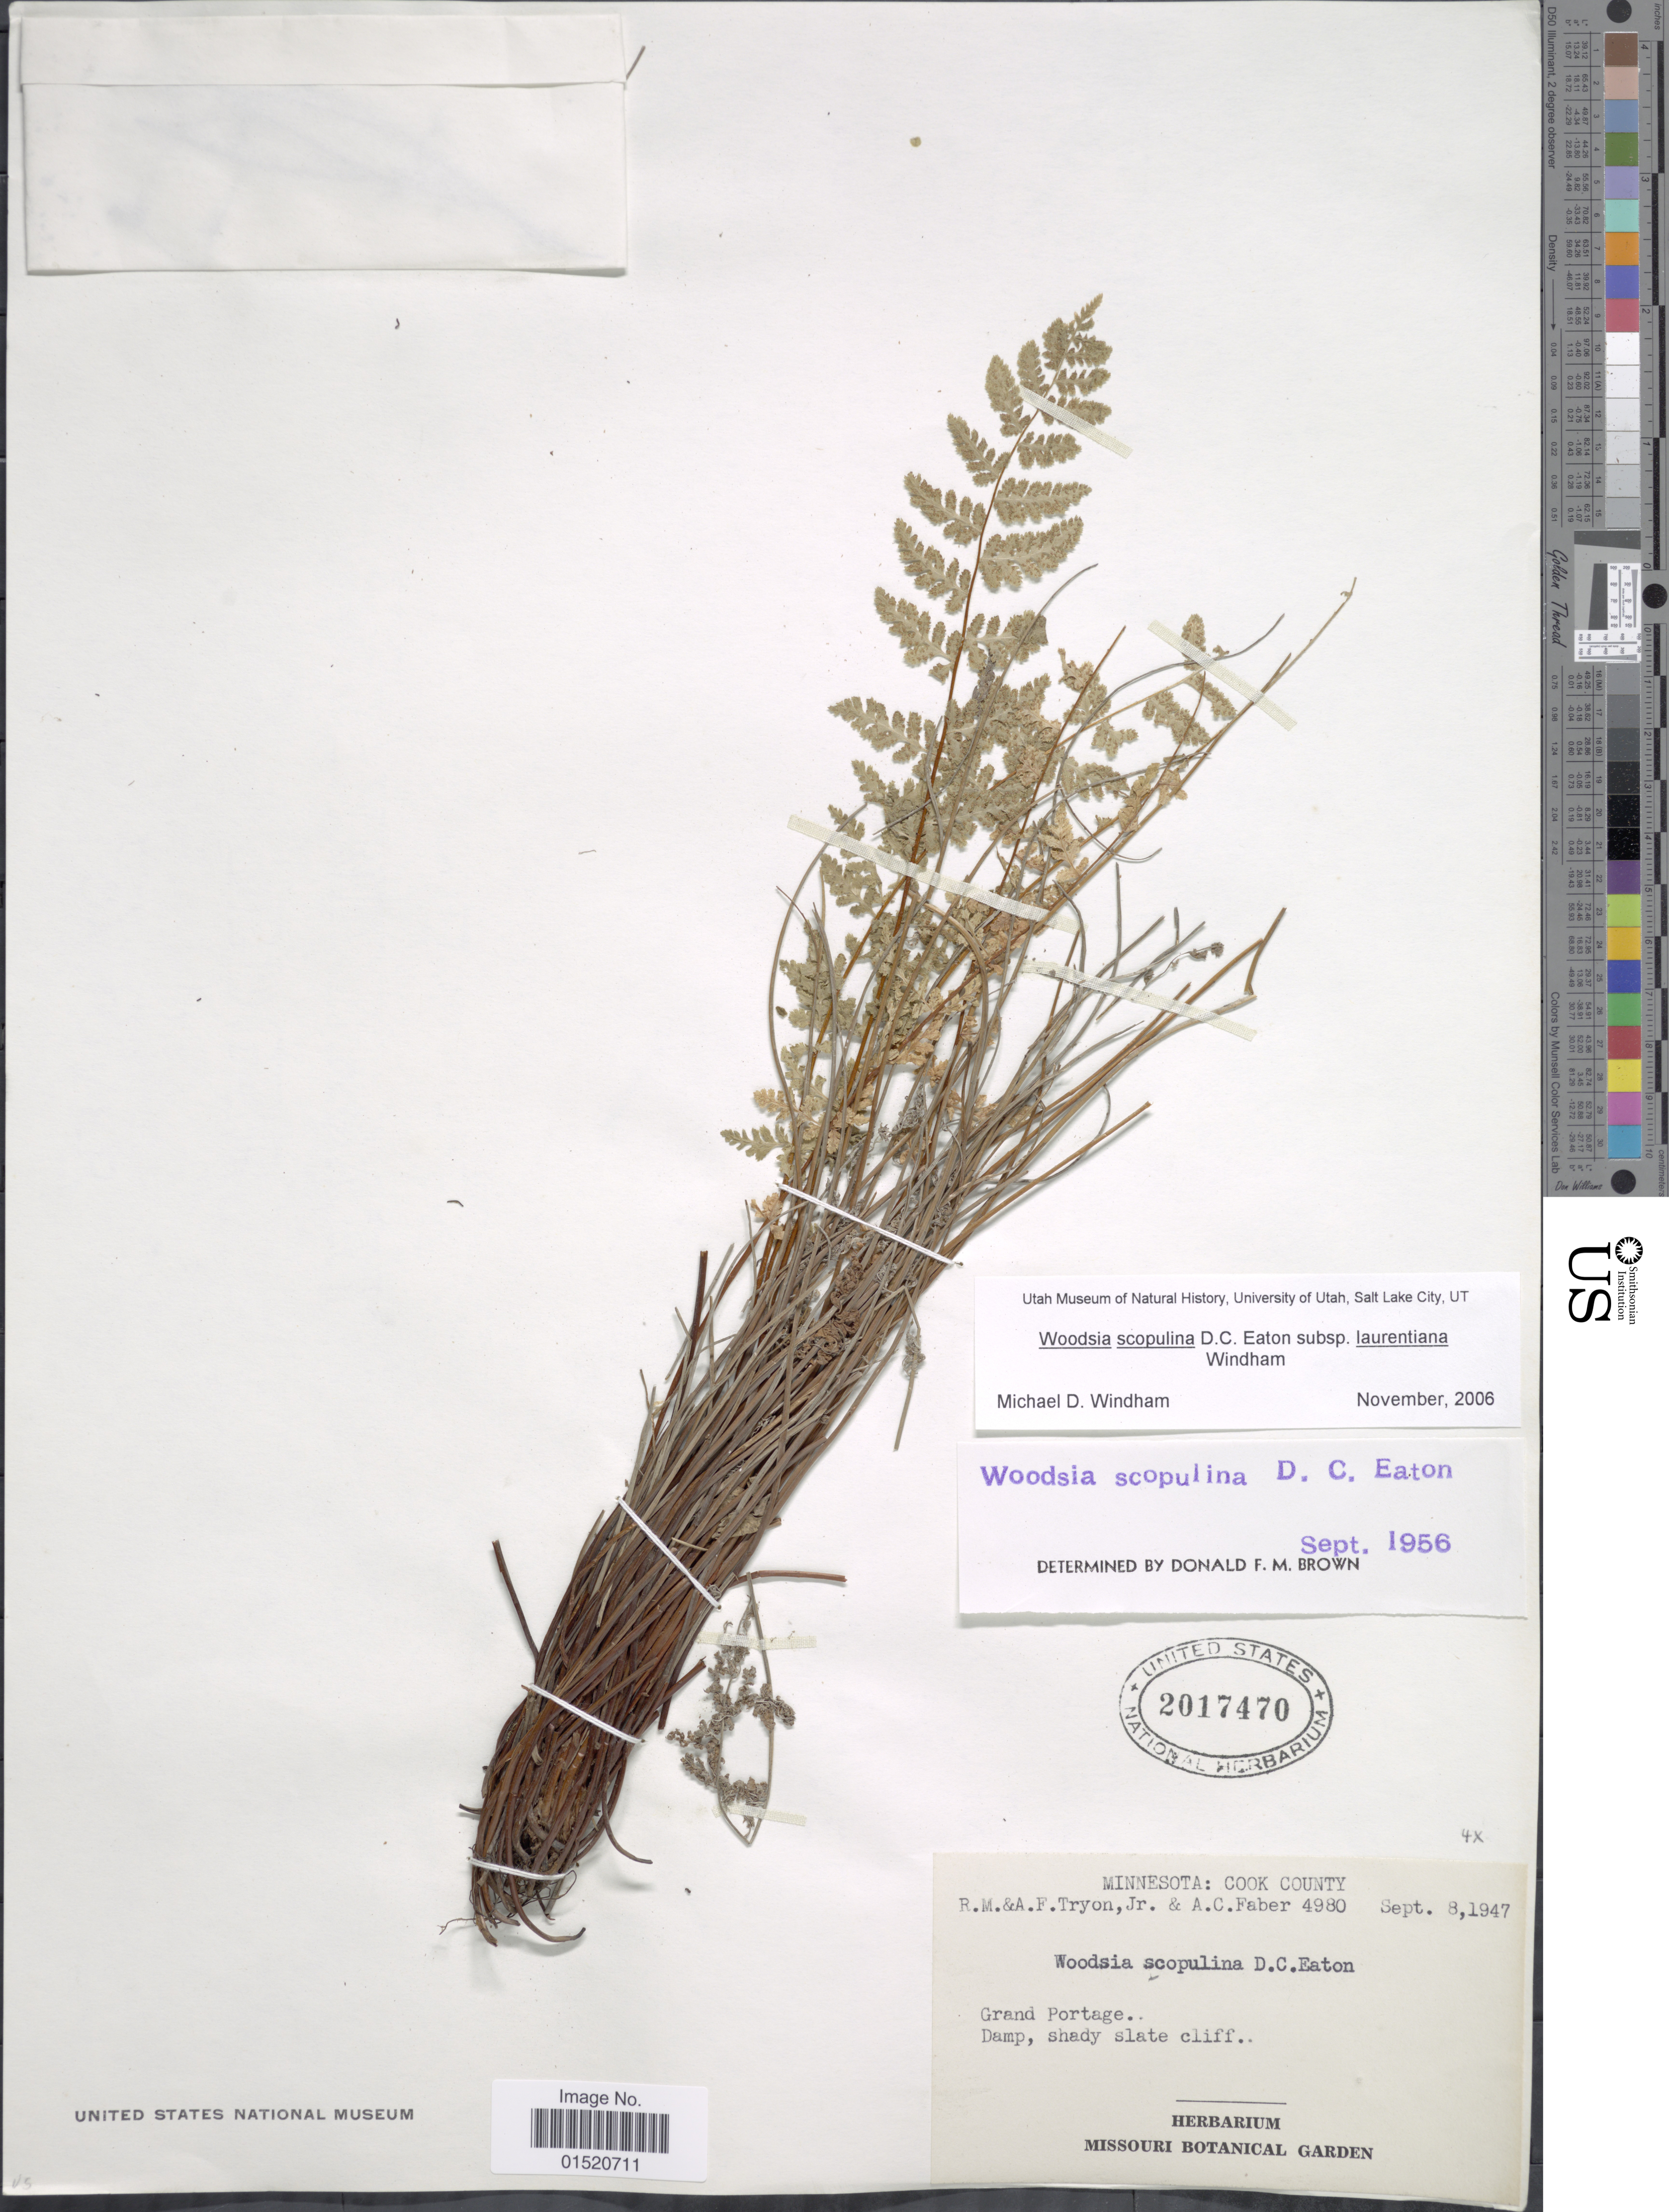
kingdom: Plantae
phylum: Tracheophyta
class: Polypodiopsida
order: Polypodiales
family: Woodsiaceae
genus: Woodsia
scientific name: Woodsia scopulina subsp. laurentiana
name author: Windham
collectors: R. M. Tryon, A. F. Tryon & A. Faber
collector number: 4980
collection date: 1947-09-08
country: United States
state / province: Minnesota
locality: Cook County, Grand Portage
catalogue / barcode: US 2017470